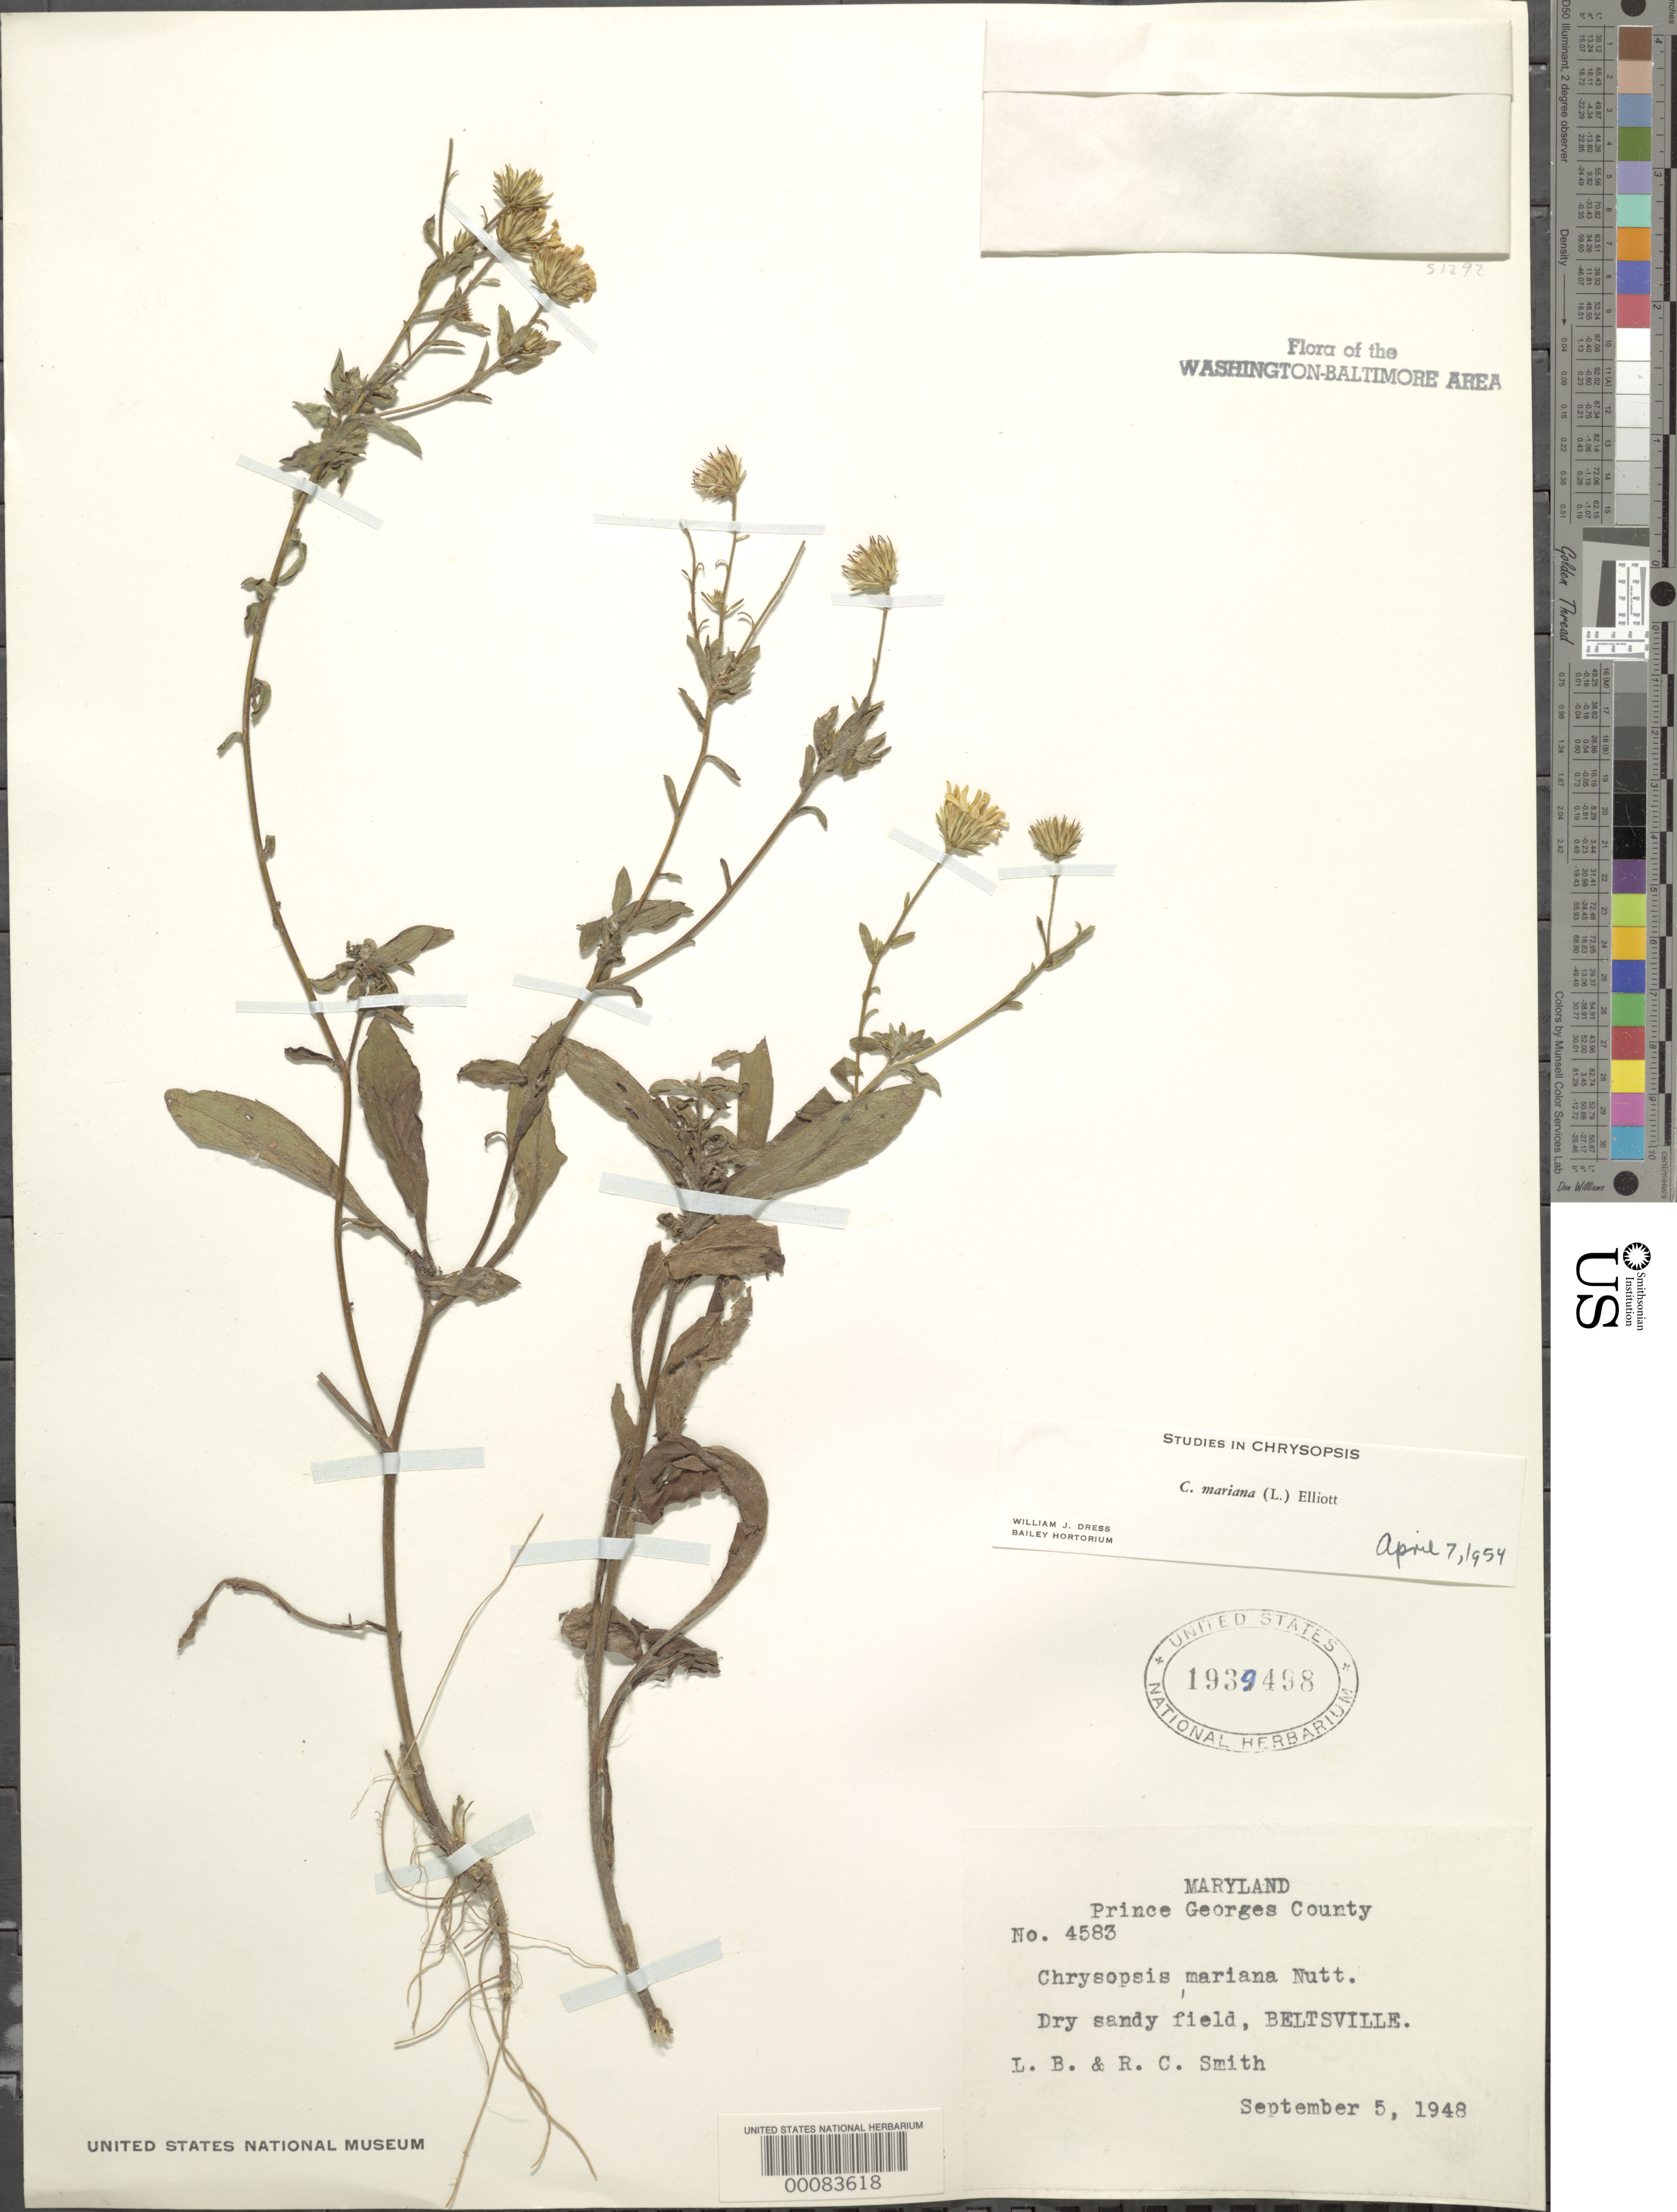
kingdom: Plantae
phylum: Tracheophyta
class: Magnoliopsida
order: Asterales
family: Asteraceae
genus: Chrysopsis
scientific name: Chrysopsis mariana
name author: (L.) Elliott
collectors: L. Smith & R. C. Smith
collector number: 4583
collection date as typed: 05 Sep 1948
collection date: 1948-09-05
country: United States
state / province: Maryland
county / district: Prince George's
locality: Beltsville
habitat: Dry sandy field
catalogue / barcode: US 1939498